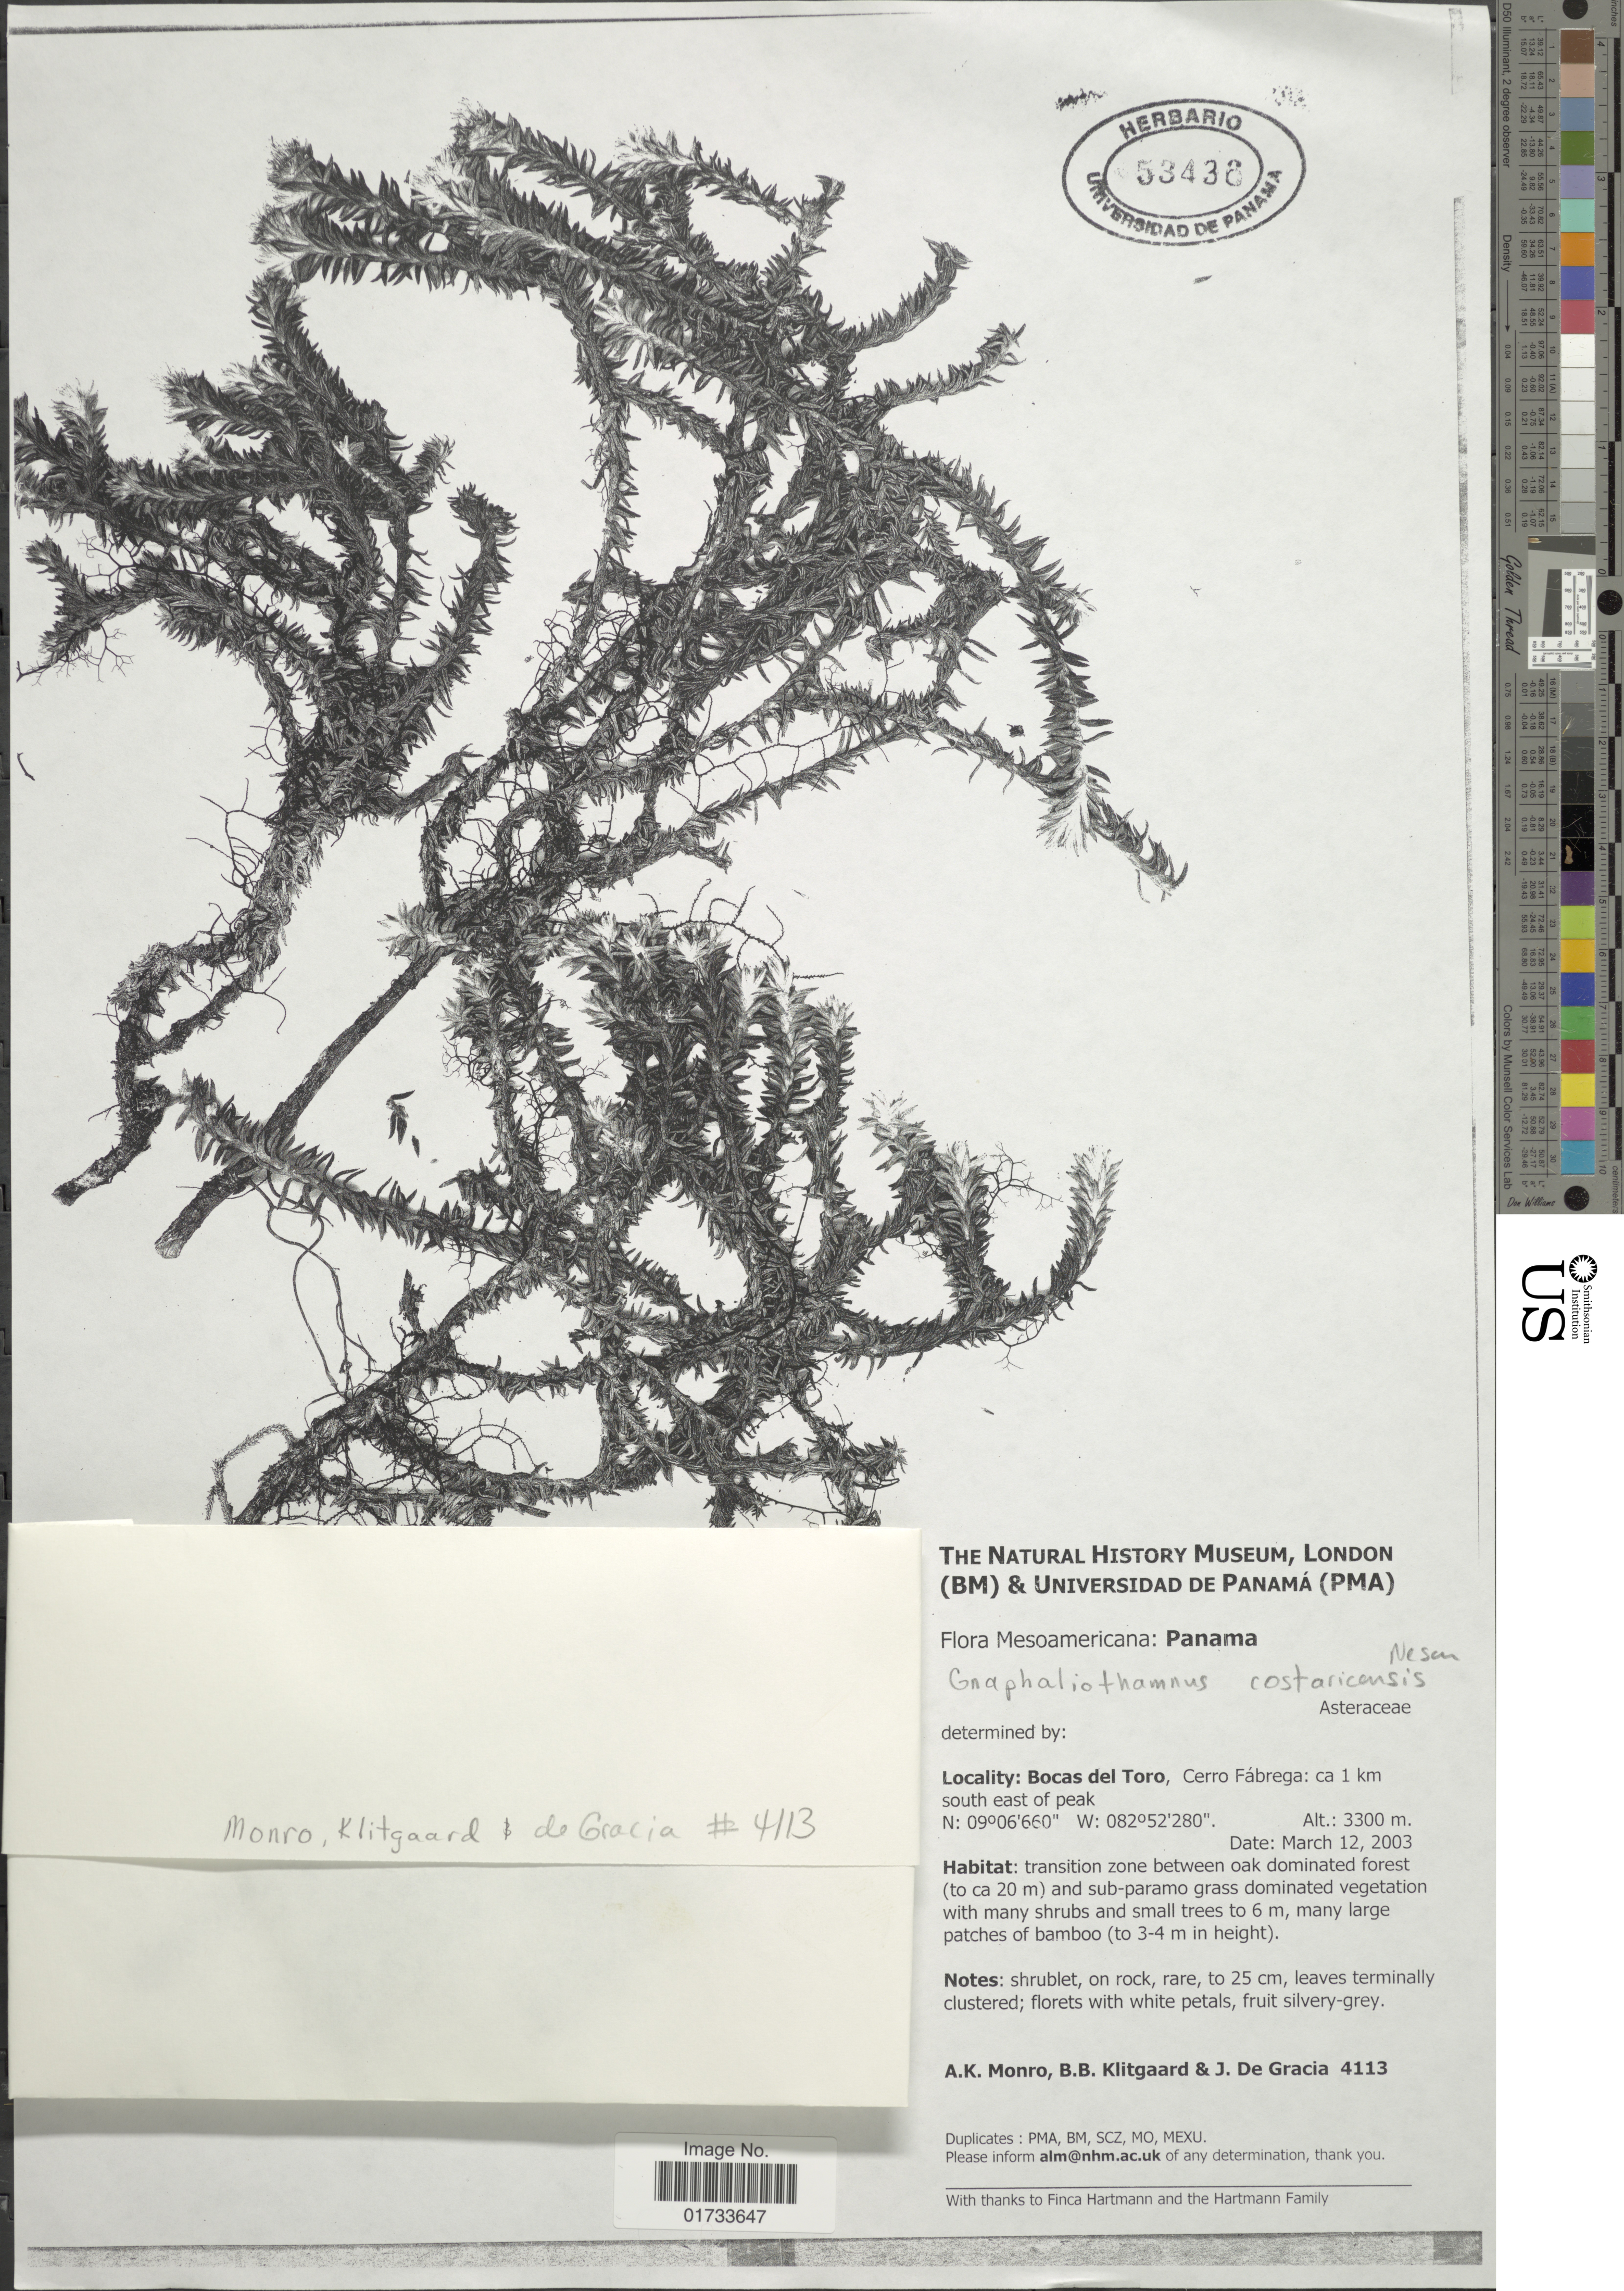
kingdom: Plantae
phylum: Tracheophyta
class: Magnoliopsida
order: Asterales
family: Asteraceae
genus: Chionolaena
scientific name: Chionolaena costaricensis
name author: (G.L. Nesom) G.L. Nesom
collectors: A. K. Monro, B. B. Klitgaard & J. De Gracia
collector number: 4113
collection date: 2003-03-12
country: Panama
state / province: Bocas del Toro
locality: Mesoamericana, Cerro Fábrega: ca 1 km south east of peak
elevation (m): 3300